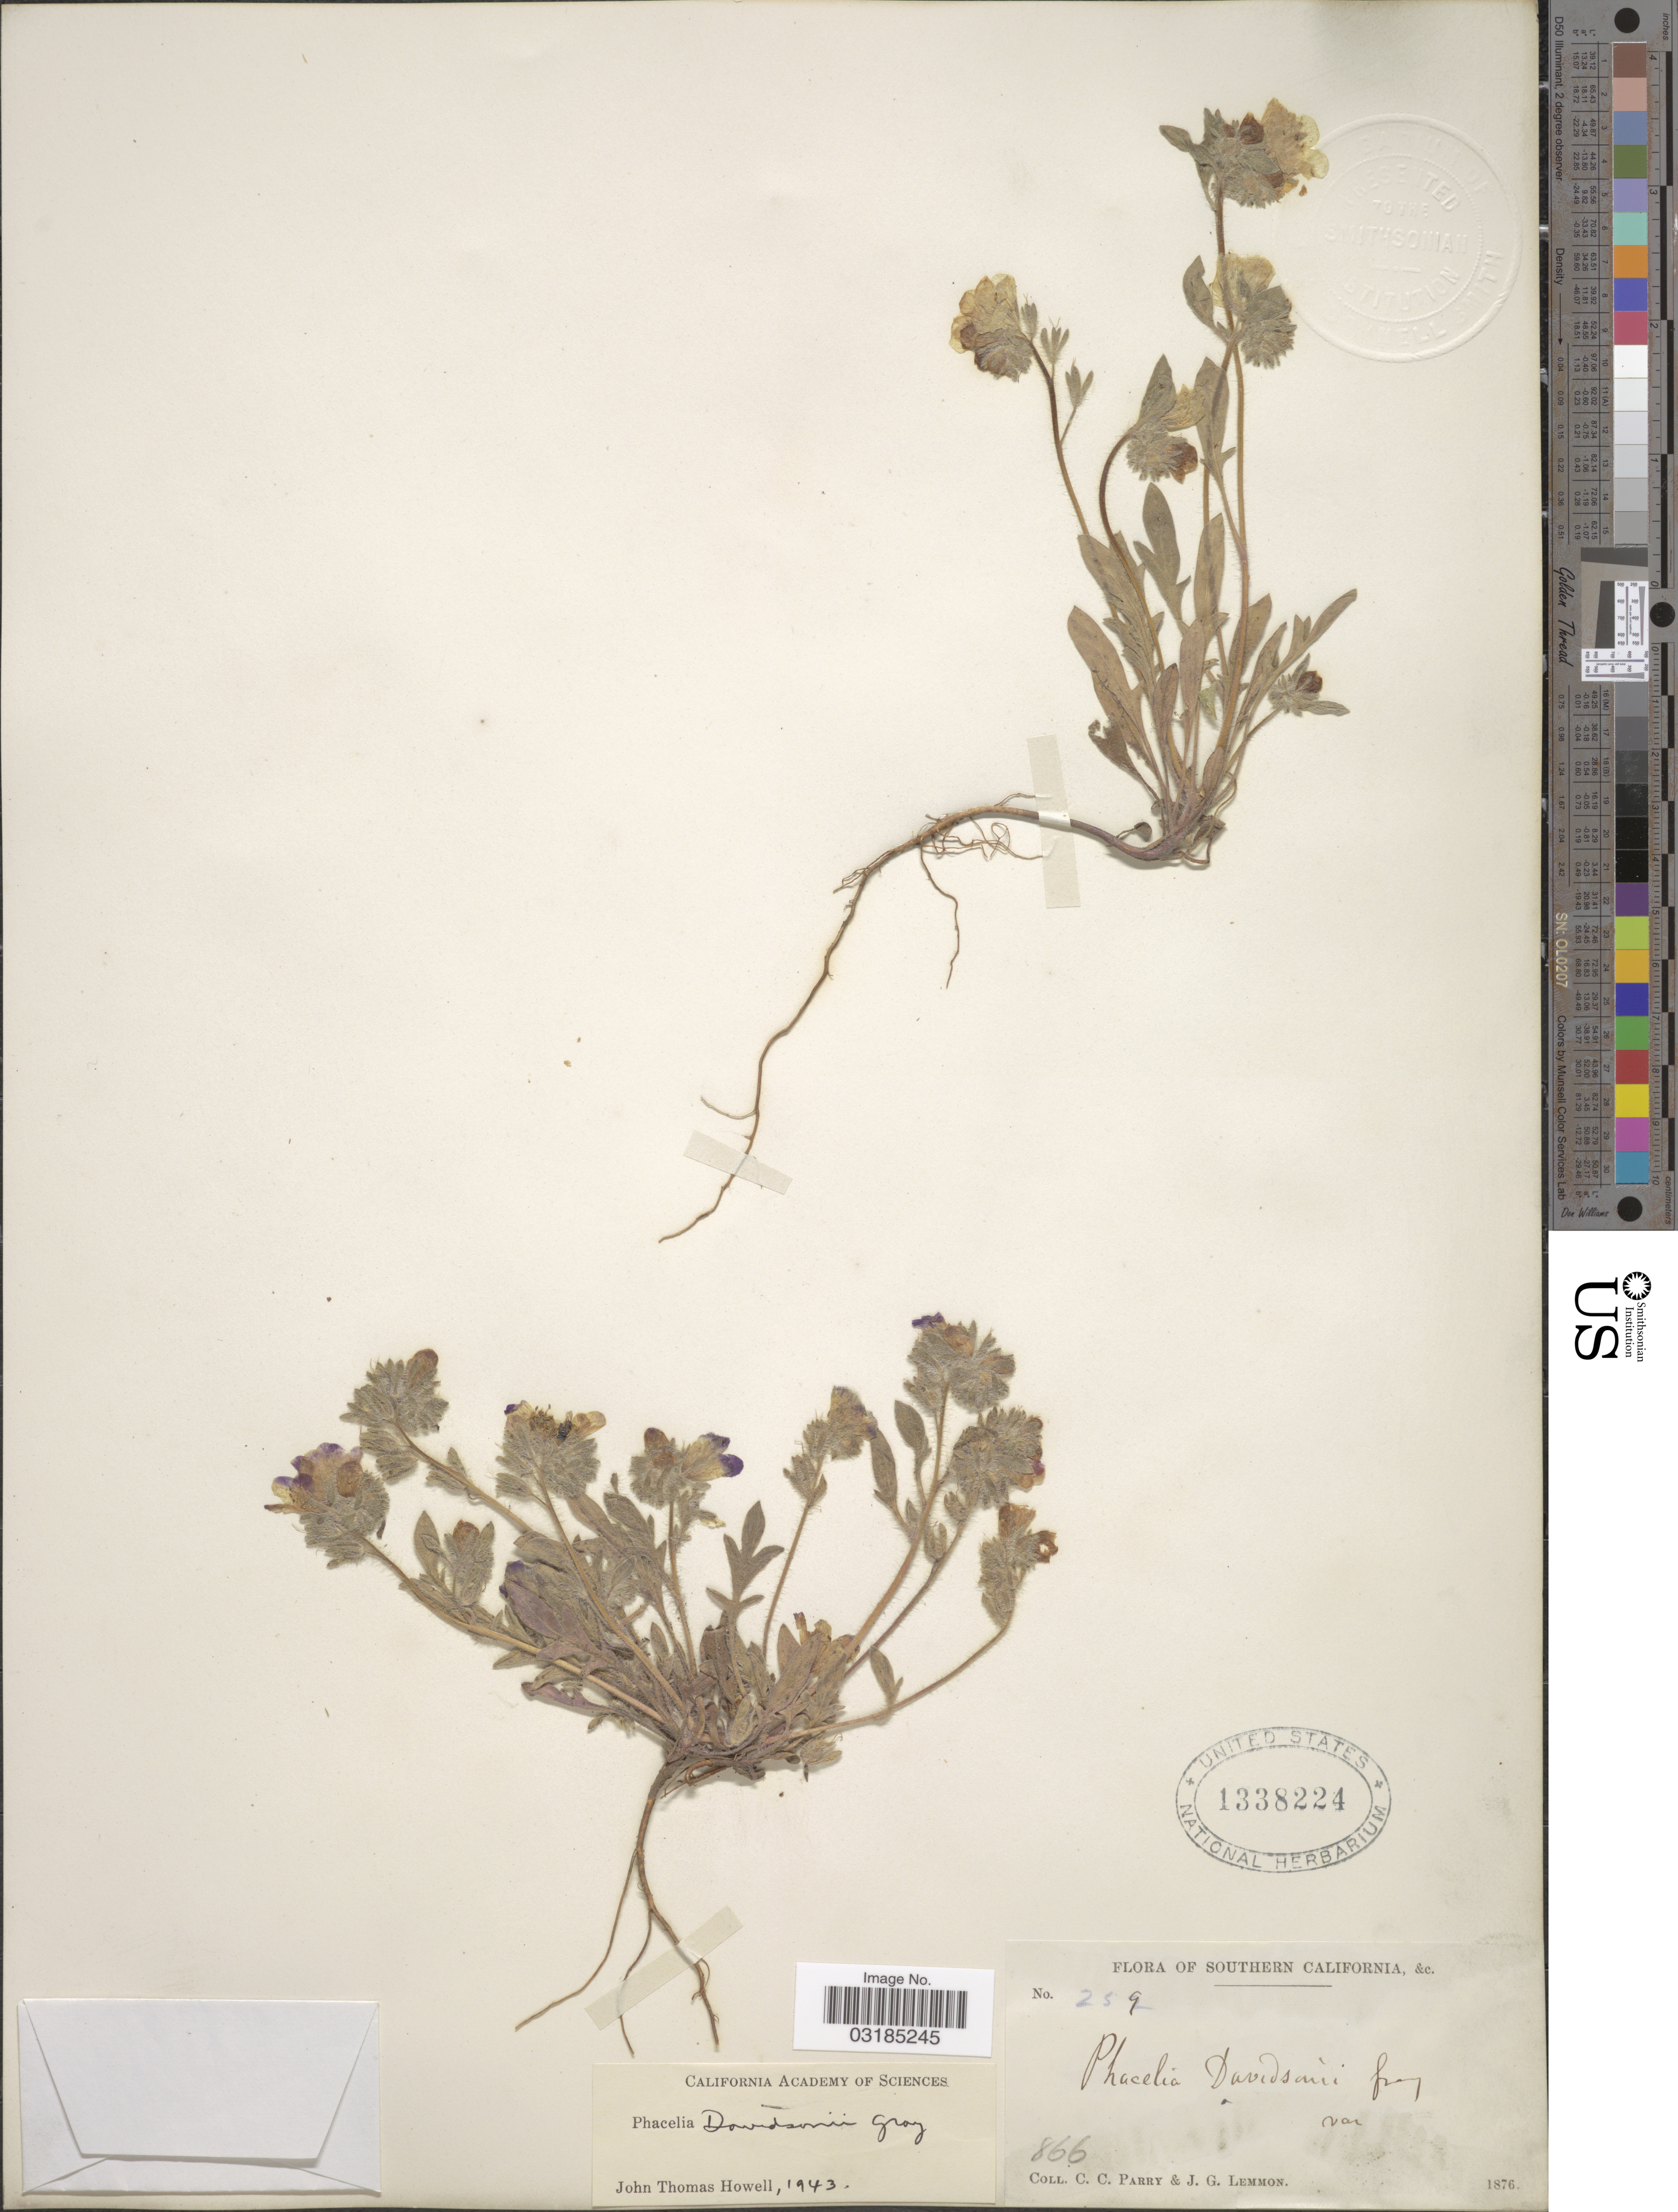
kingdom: Plantae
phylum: Tracheophyta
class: Magnoliopsida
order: Boraginales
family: Hydrophyllaceae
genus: Phacelia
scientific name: Phacelia davidsonii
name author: A. Gray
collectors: C. C. Parry & J. Lemmon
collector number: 259/866?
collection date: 1876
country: United States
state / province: California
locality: Southern California, &c.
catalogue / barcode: US 1338224